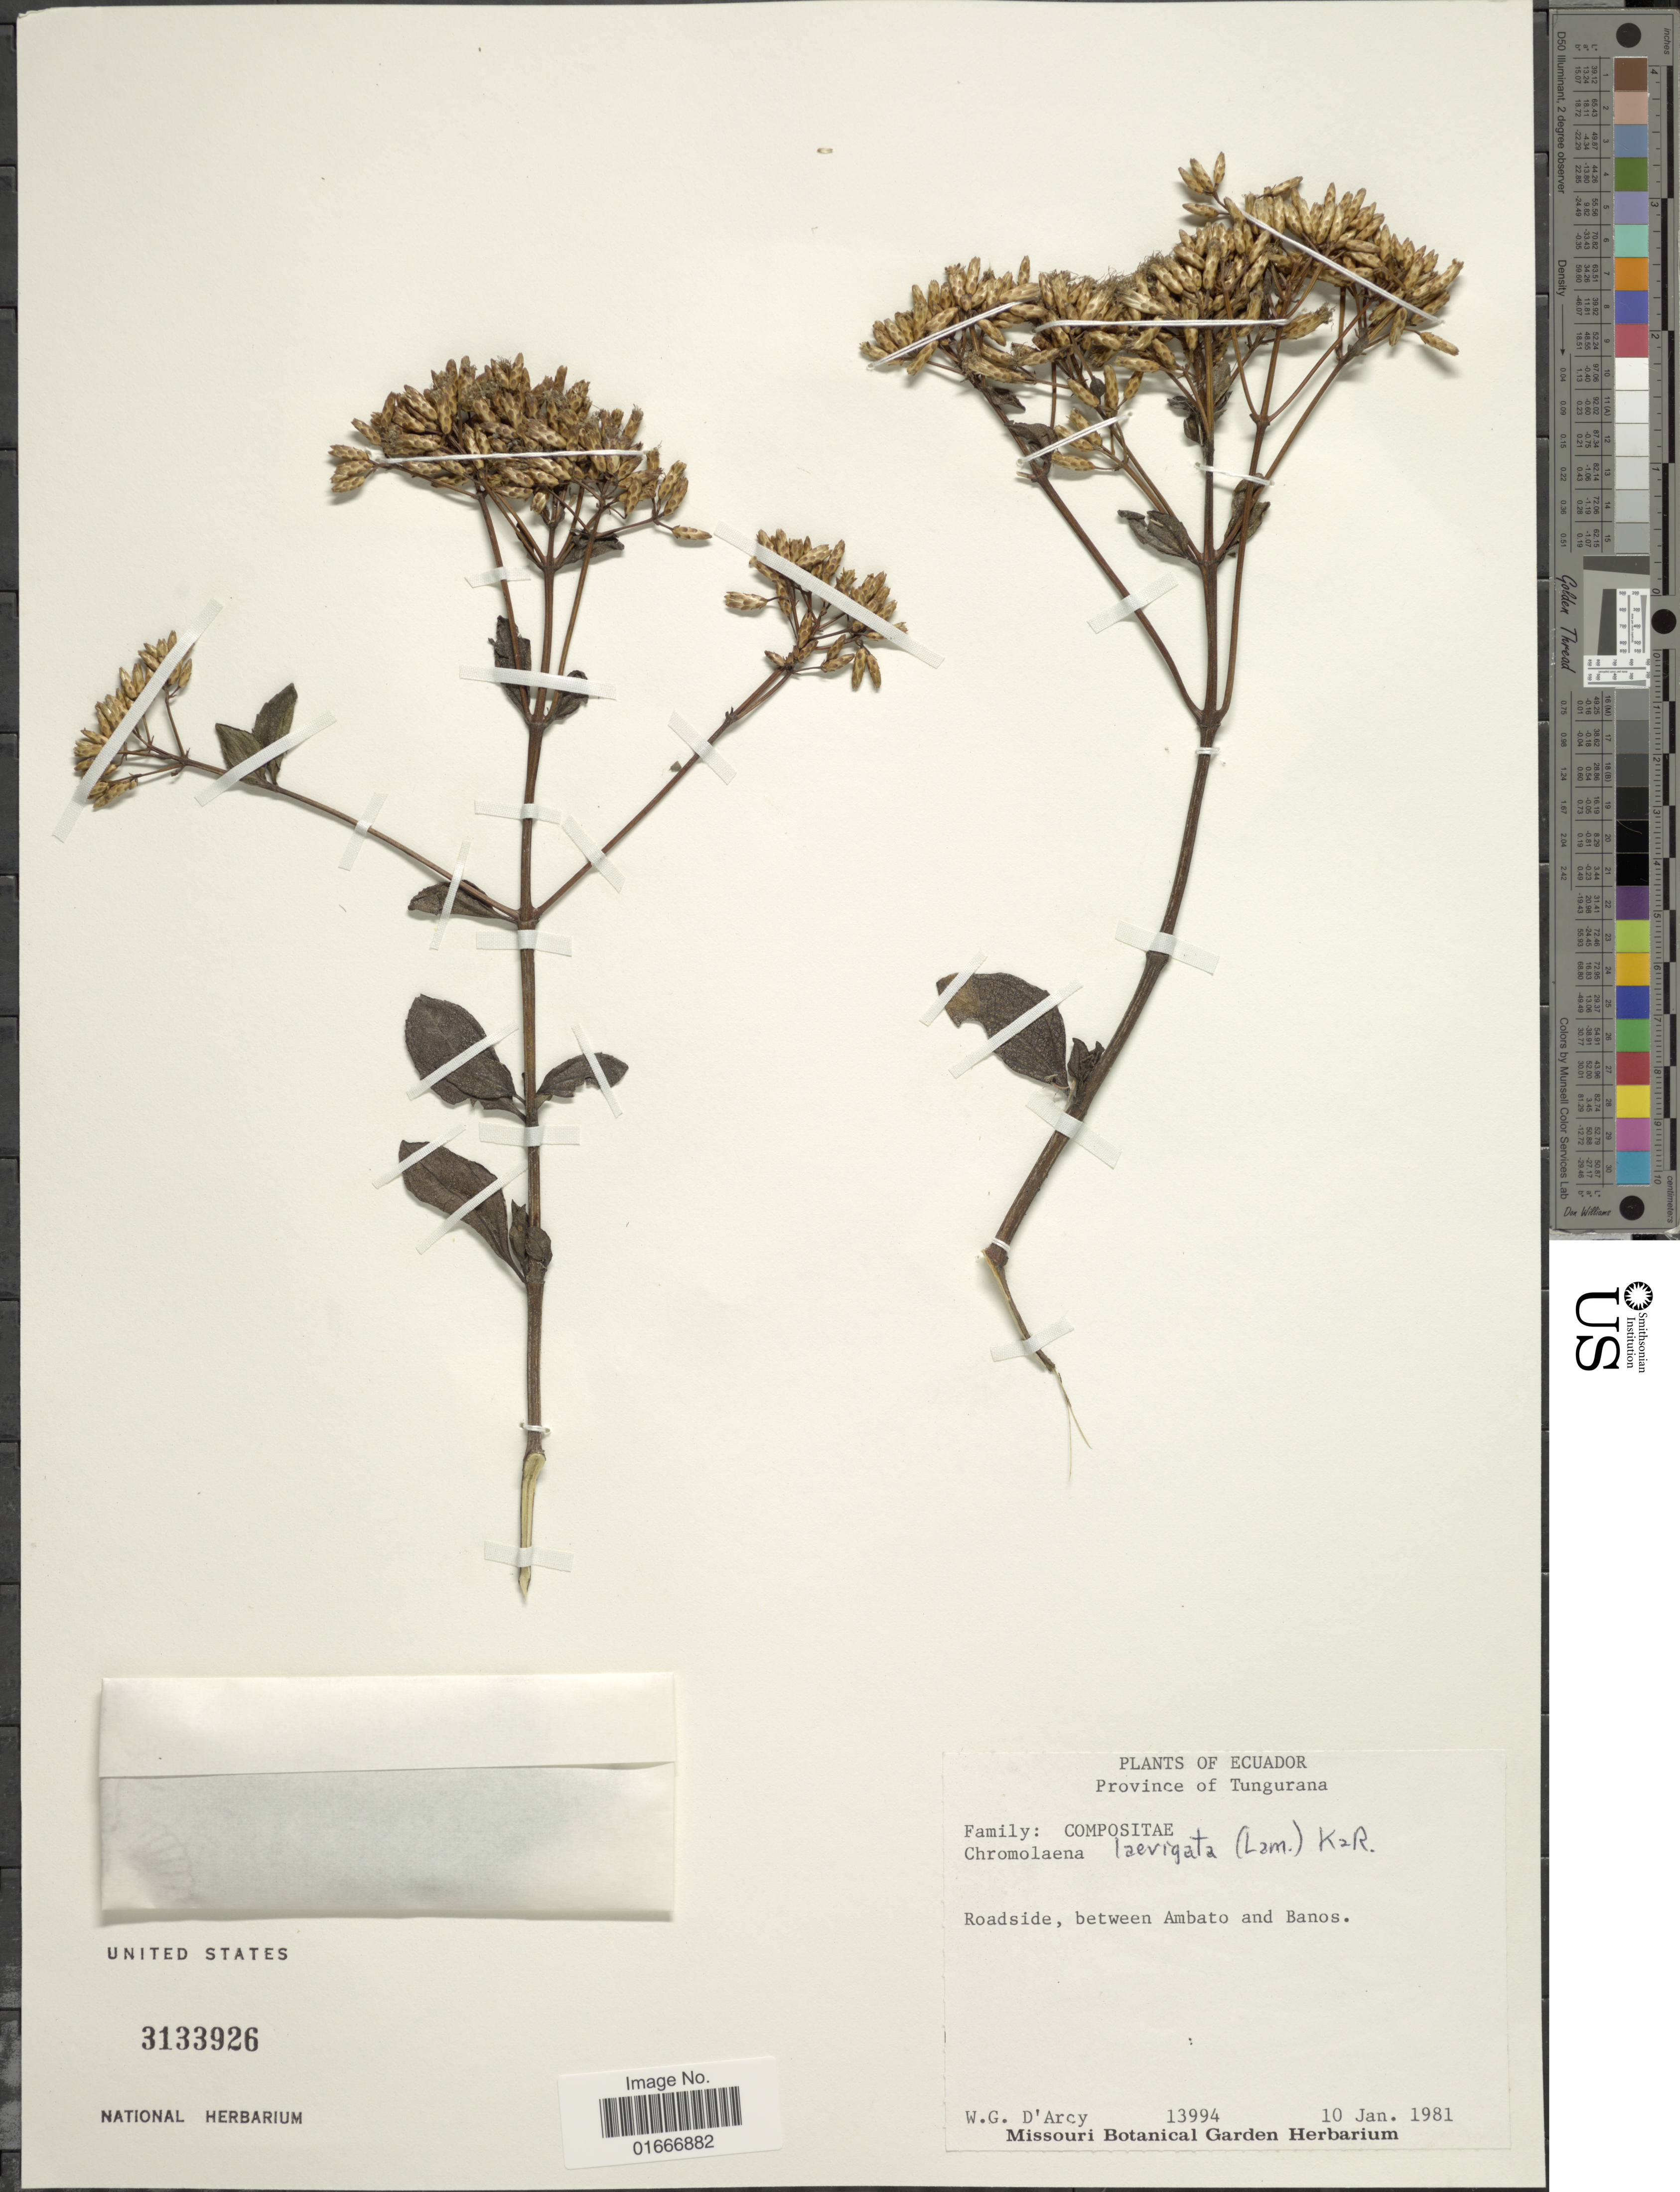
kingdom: Plantae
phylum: Tracheophyta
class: Magnoliopsida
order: Asterales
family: Asteraceae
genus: Chromolaena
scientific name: Chromolaena laevigata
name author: (Lam.) R.M. King & H. Rob.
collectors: W. G. D'Arcy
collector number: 13994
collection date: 1981-01-10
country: Ecuador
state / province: Tungurahua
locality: Ecuador. Province of Tungurana. Roadside, between Ambato and Banos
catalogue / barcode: US 3133926